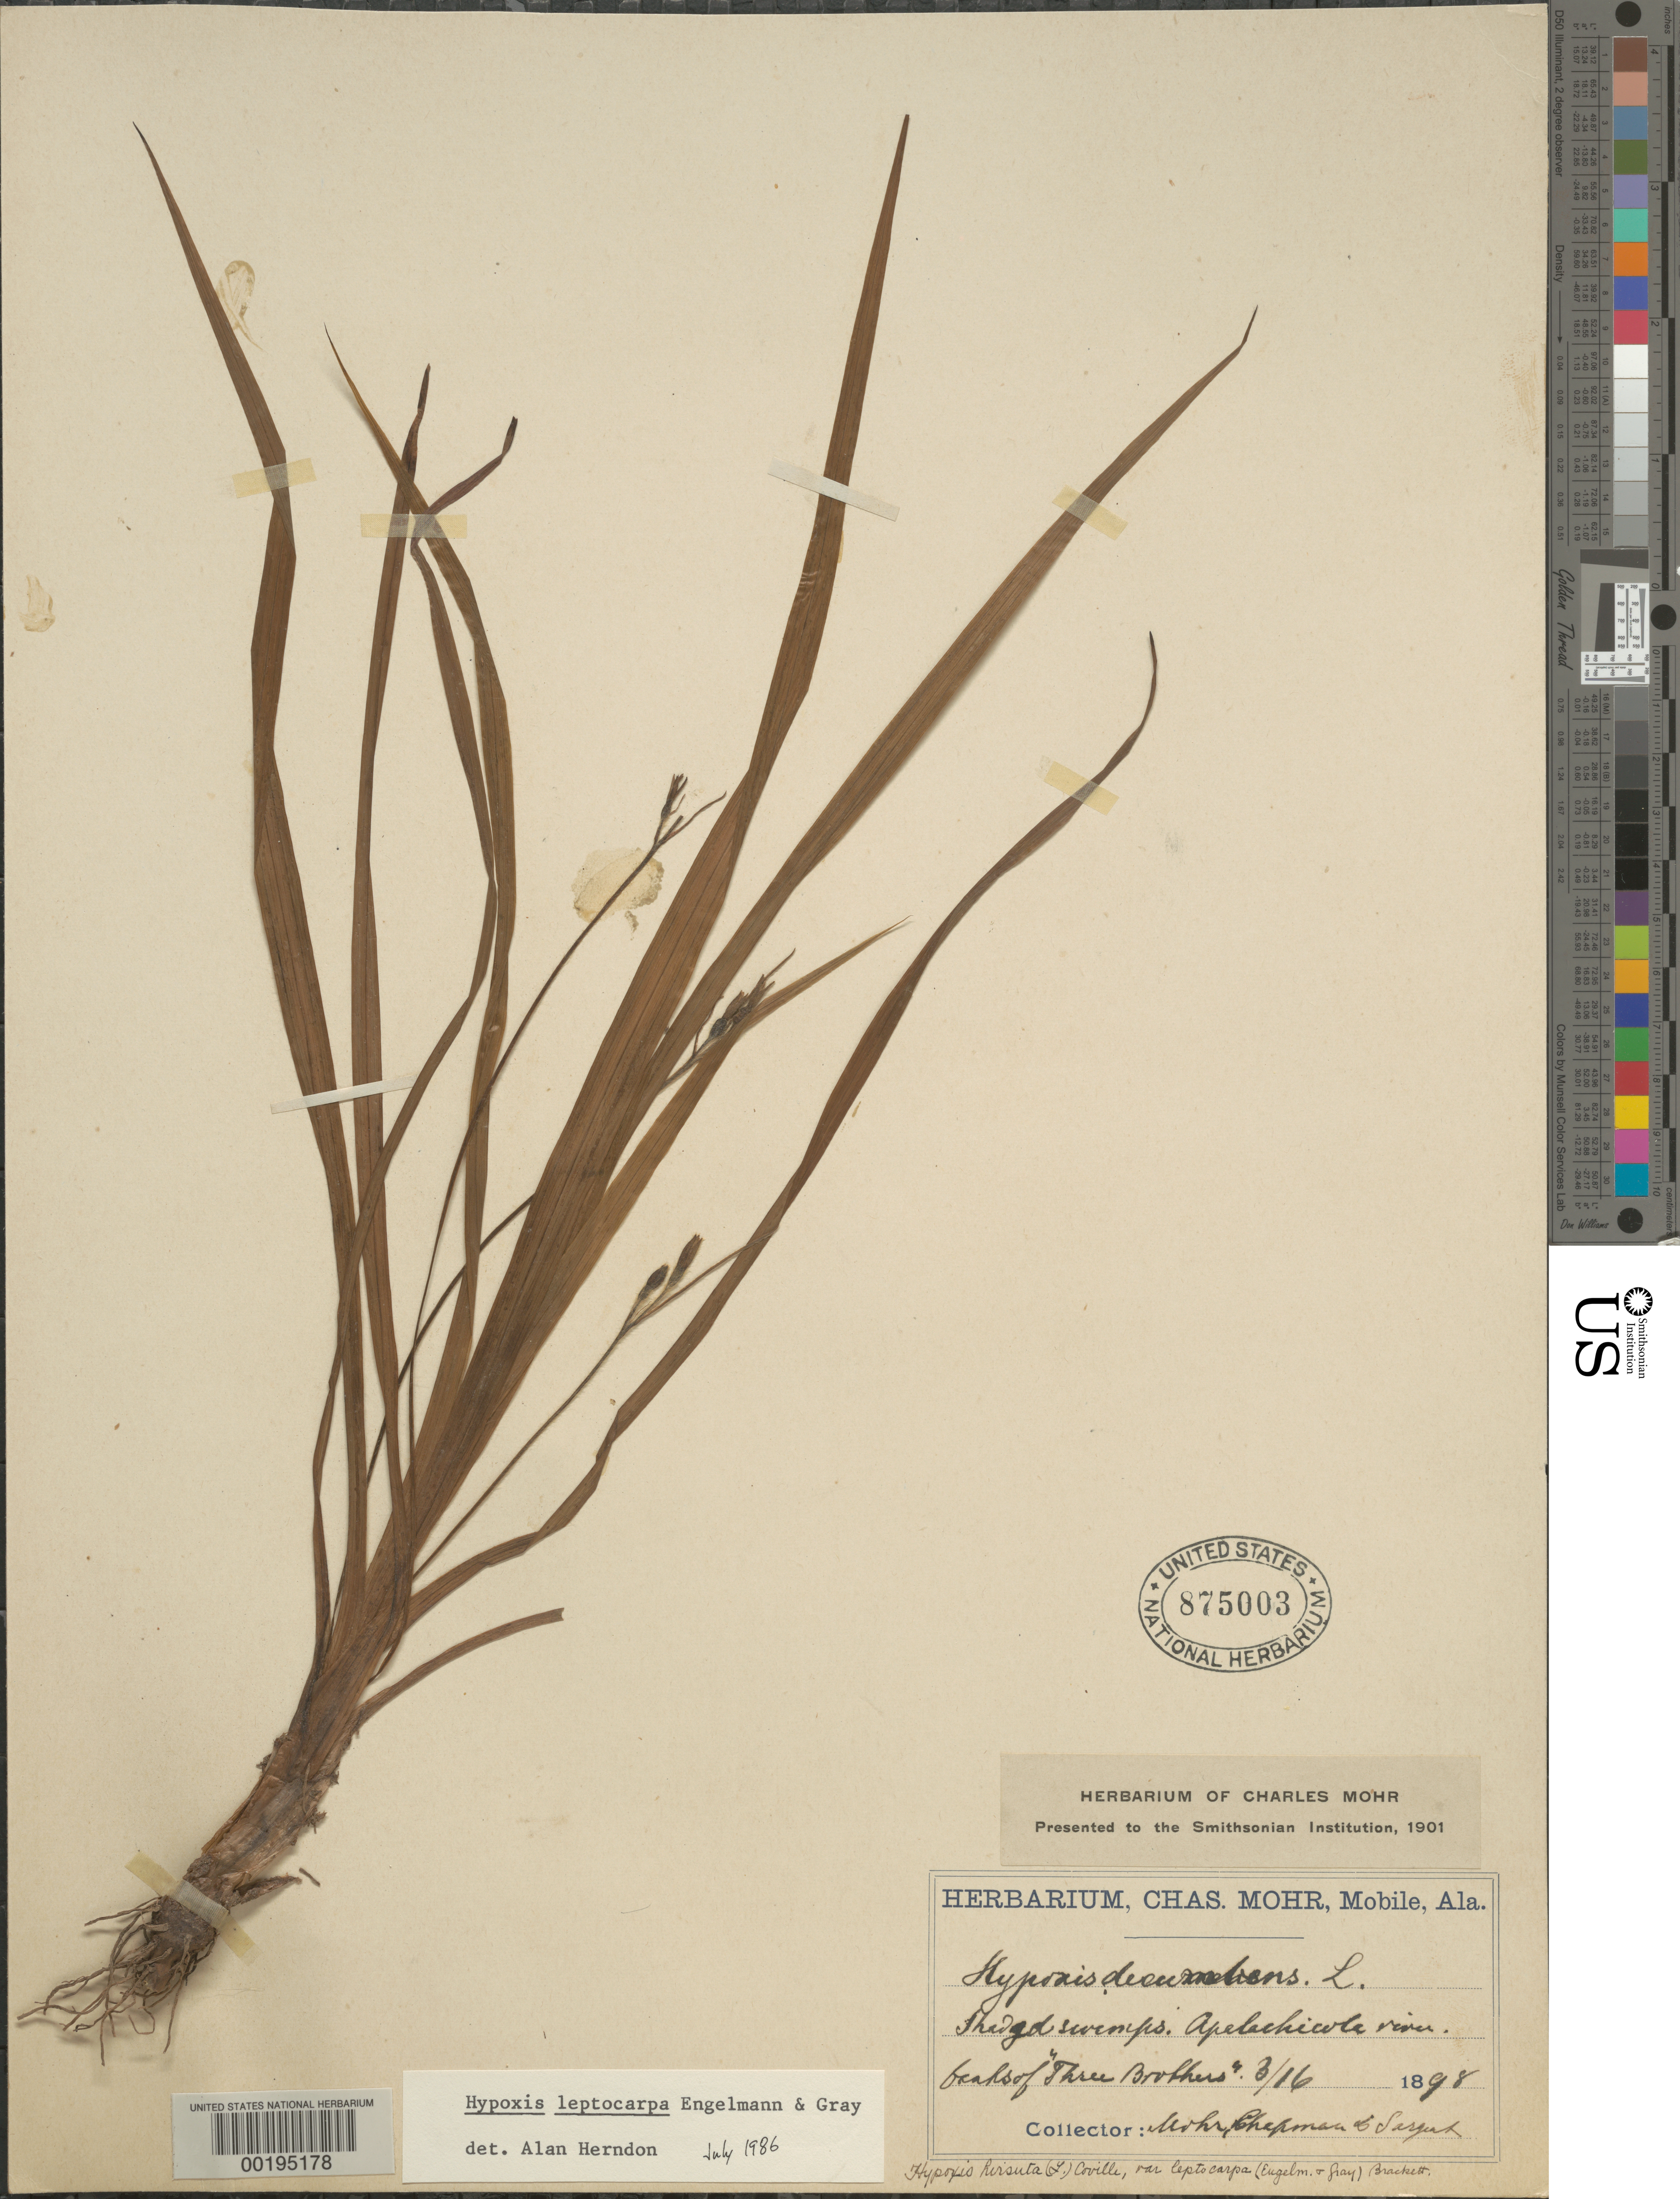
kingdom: Plantae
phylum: Tracheophyta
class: Liliopsida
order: Asparagales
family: Hypoxidaceae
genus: Hypoxis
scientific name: Hypoxis leptocarpa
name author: (Engelm. & A. Gray) Small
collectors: Mohr, --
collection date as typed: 16 Mar 1898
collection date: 1898-03-16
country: United States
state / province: Florida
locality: Apalachicola river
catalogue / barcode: US 875003